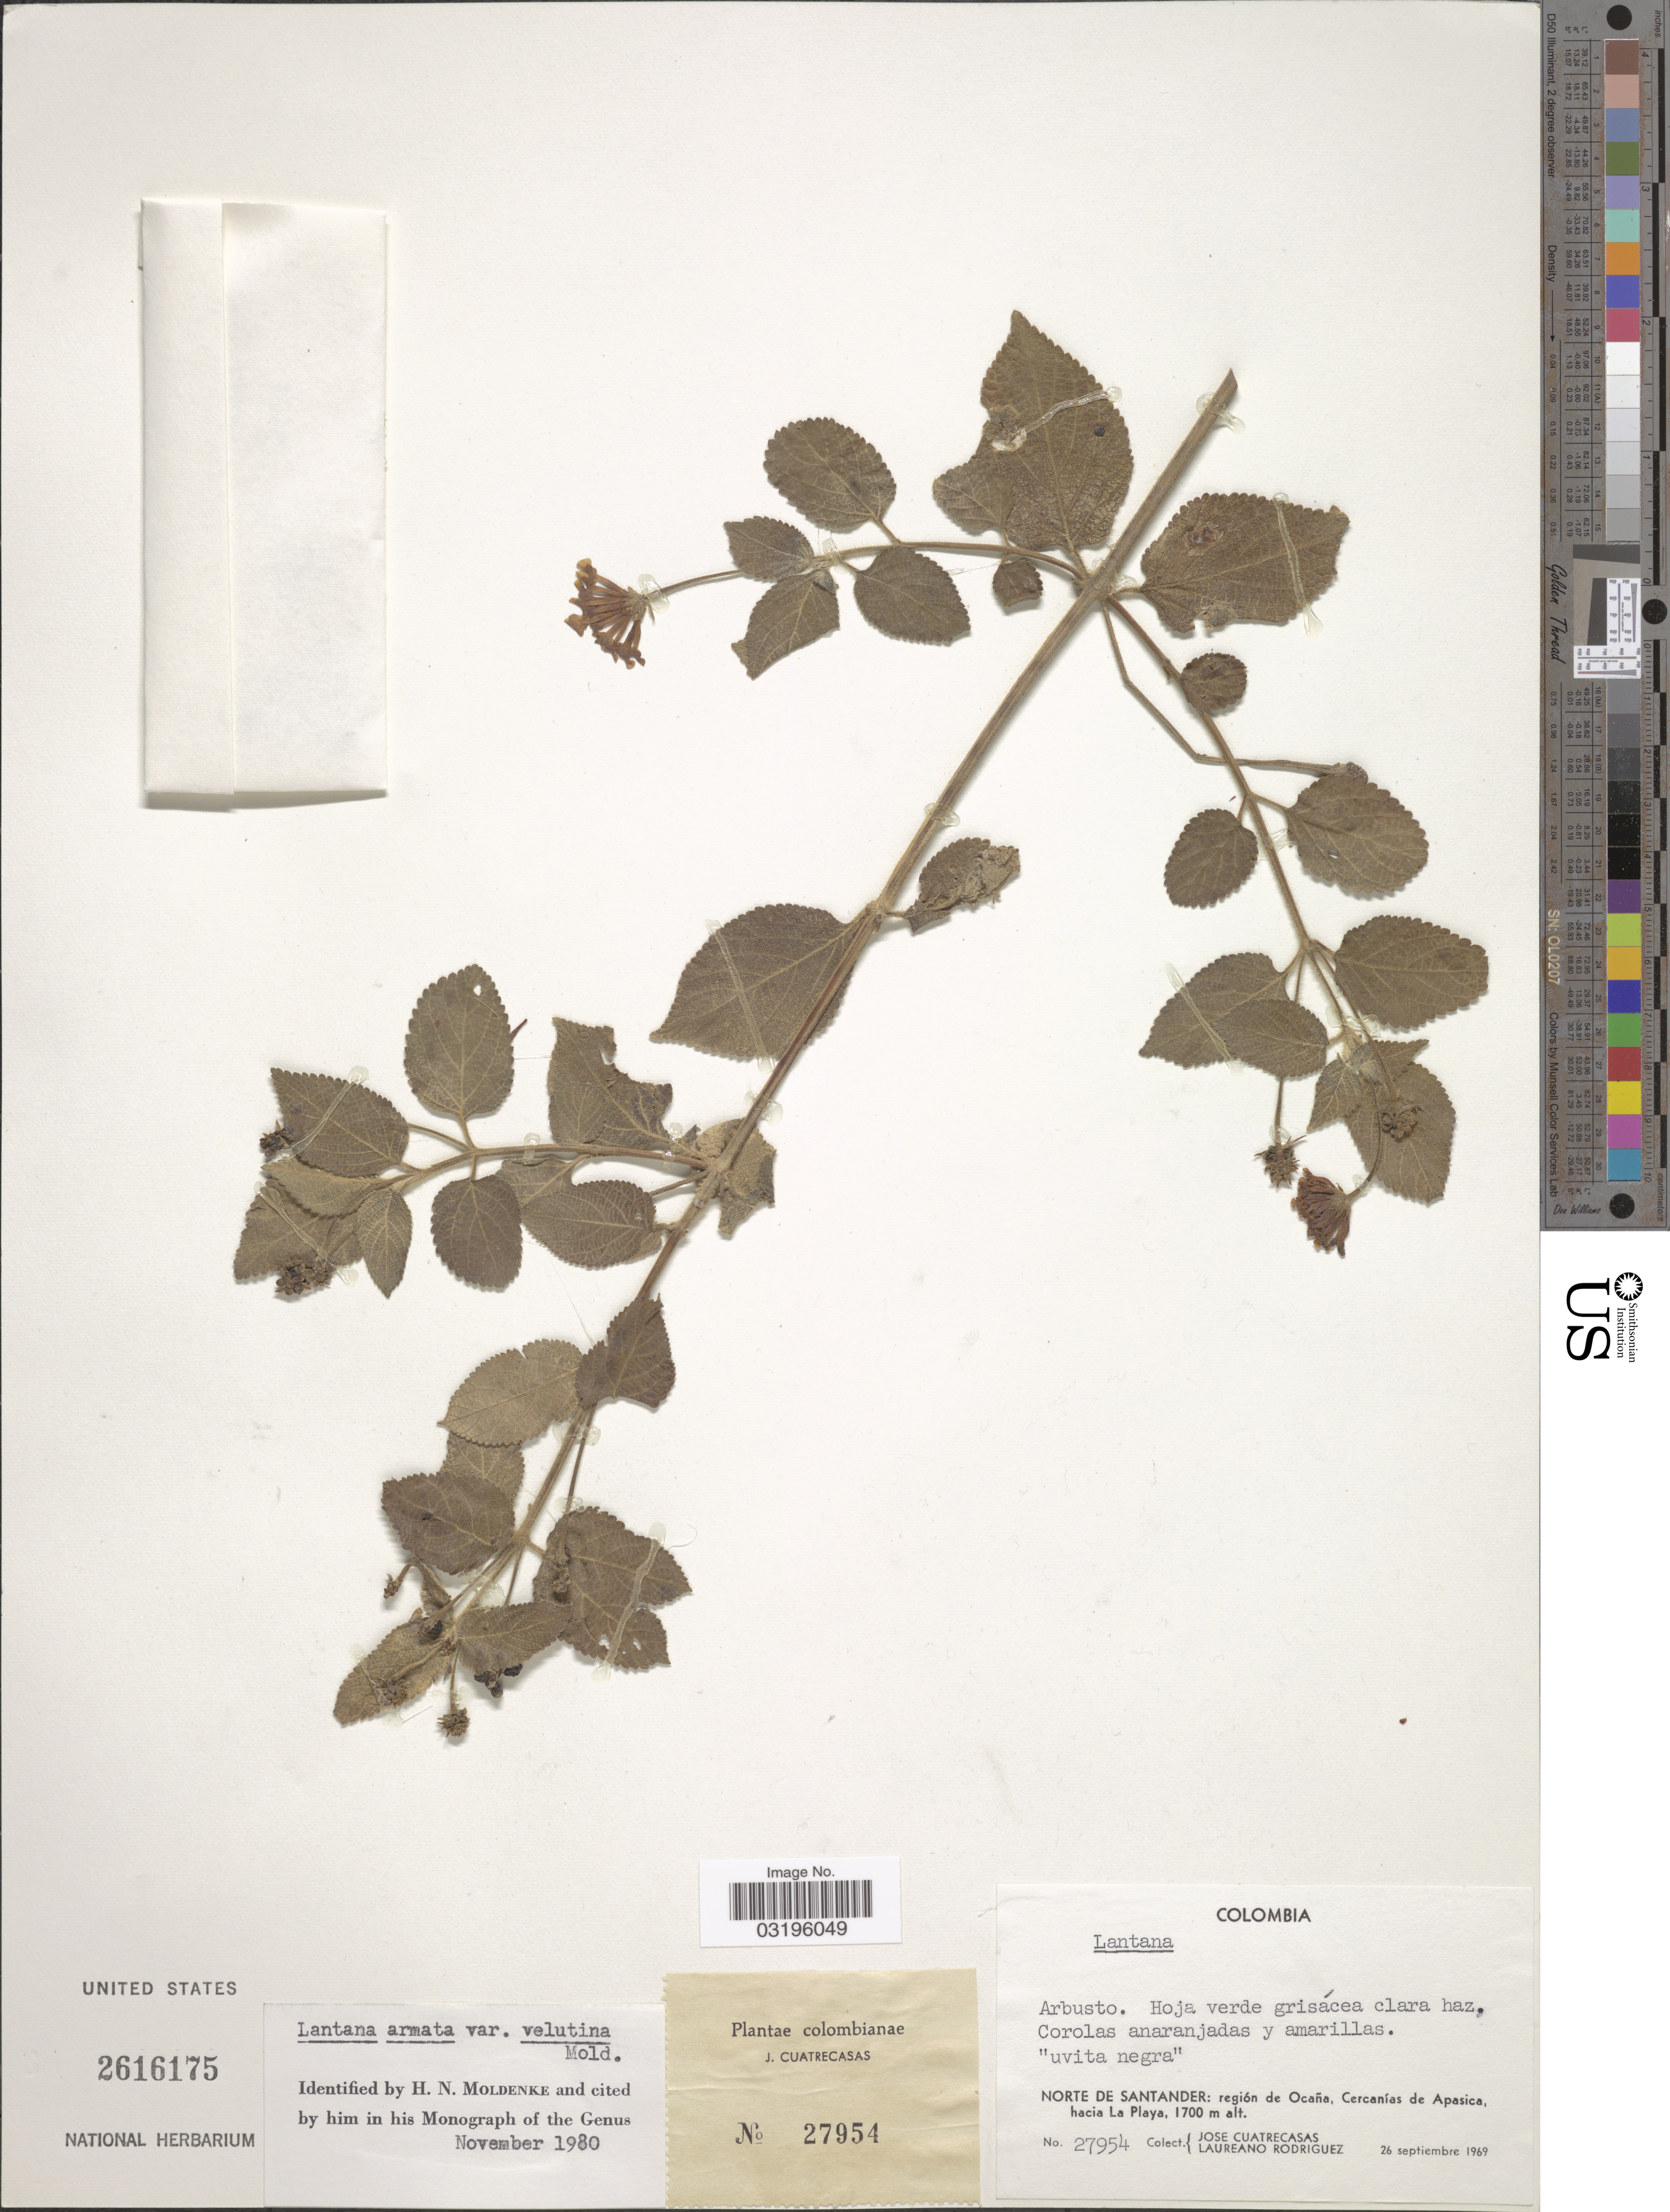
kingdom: Plantae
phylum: Tracheophyta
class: Magnoliopsida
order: Lamiales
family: Verbenaceae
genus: Lantana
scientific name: Lantana armata var. velutina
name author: Moldenke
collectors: J. Cuatrecasas & L. Rodriguez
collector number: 27954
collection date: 1969-09-26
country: Colombia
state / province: Norte de Santander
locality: Región de Ocaña, Cercanías de Apasica, hacia La Playa.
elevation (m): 1700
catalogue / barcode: US 2616175